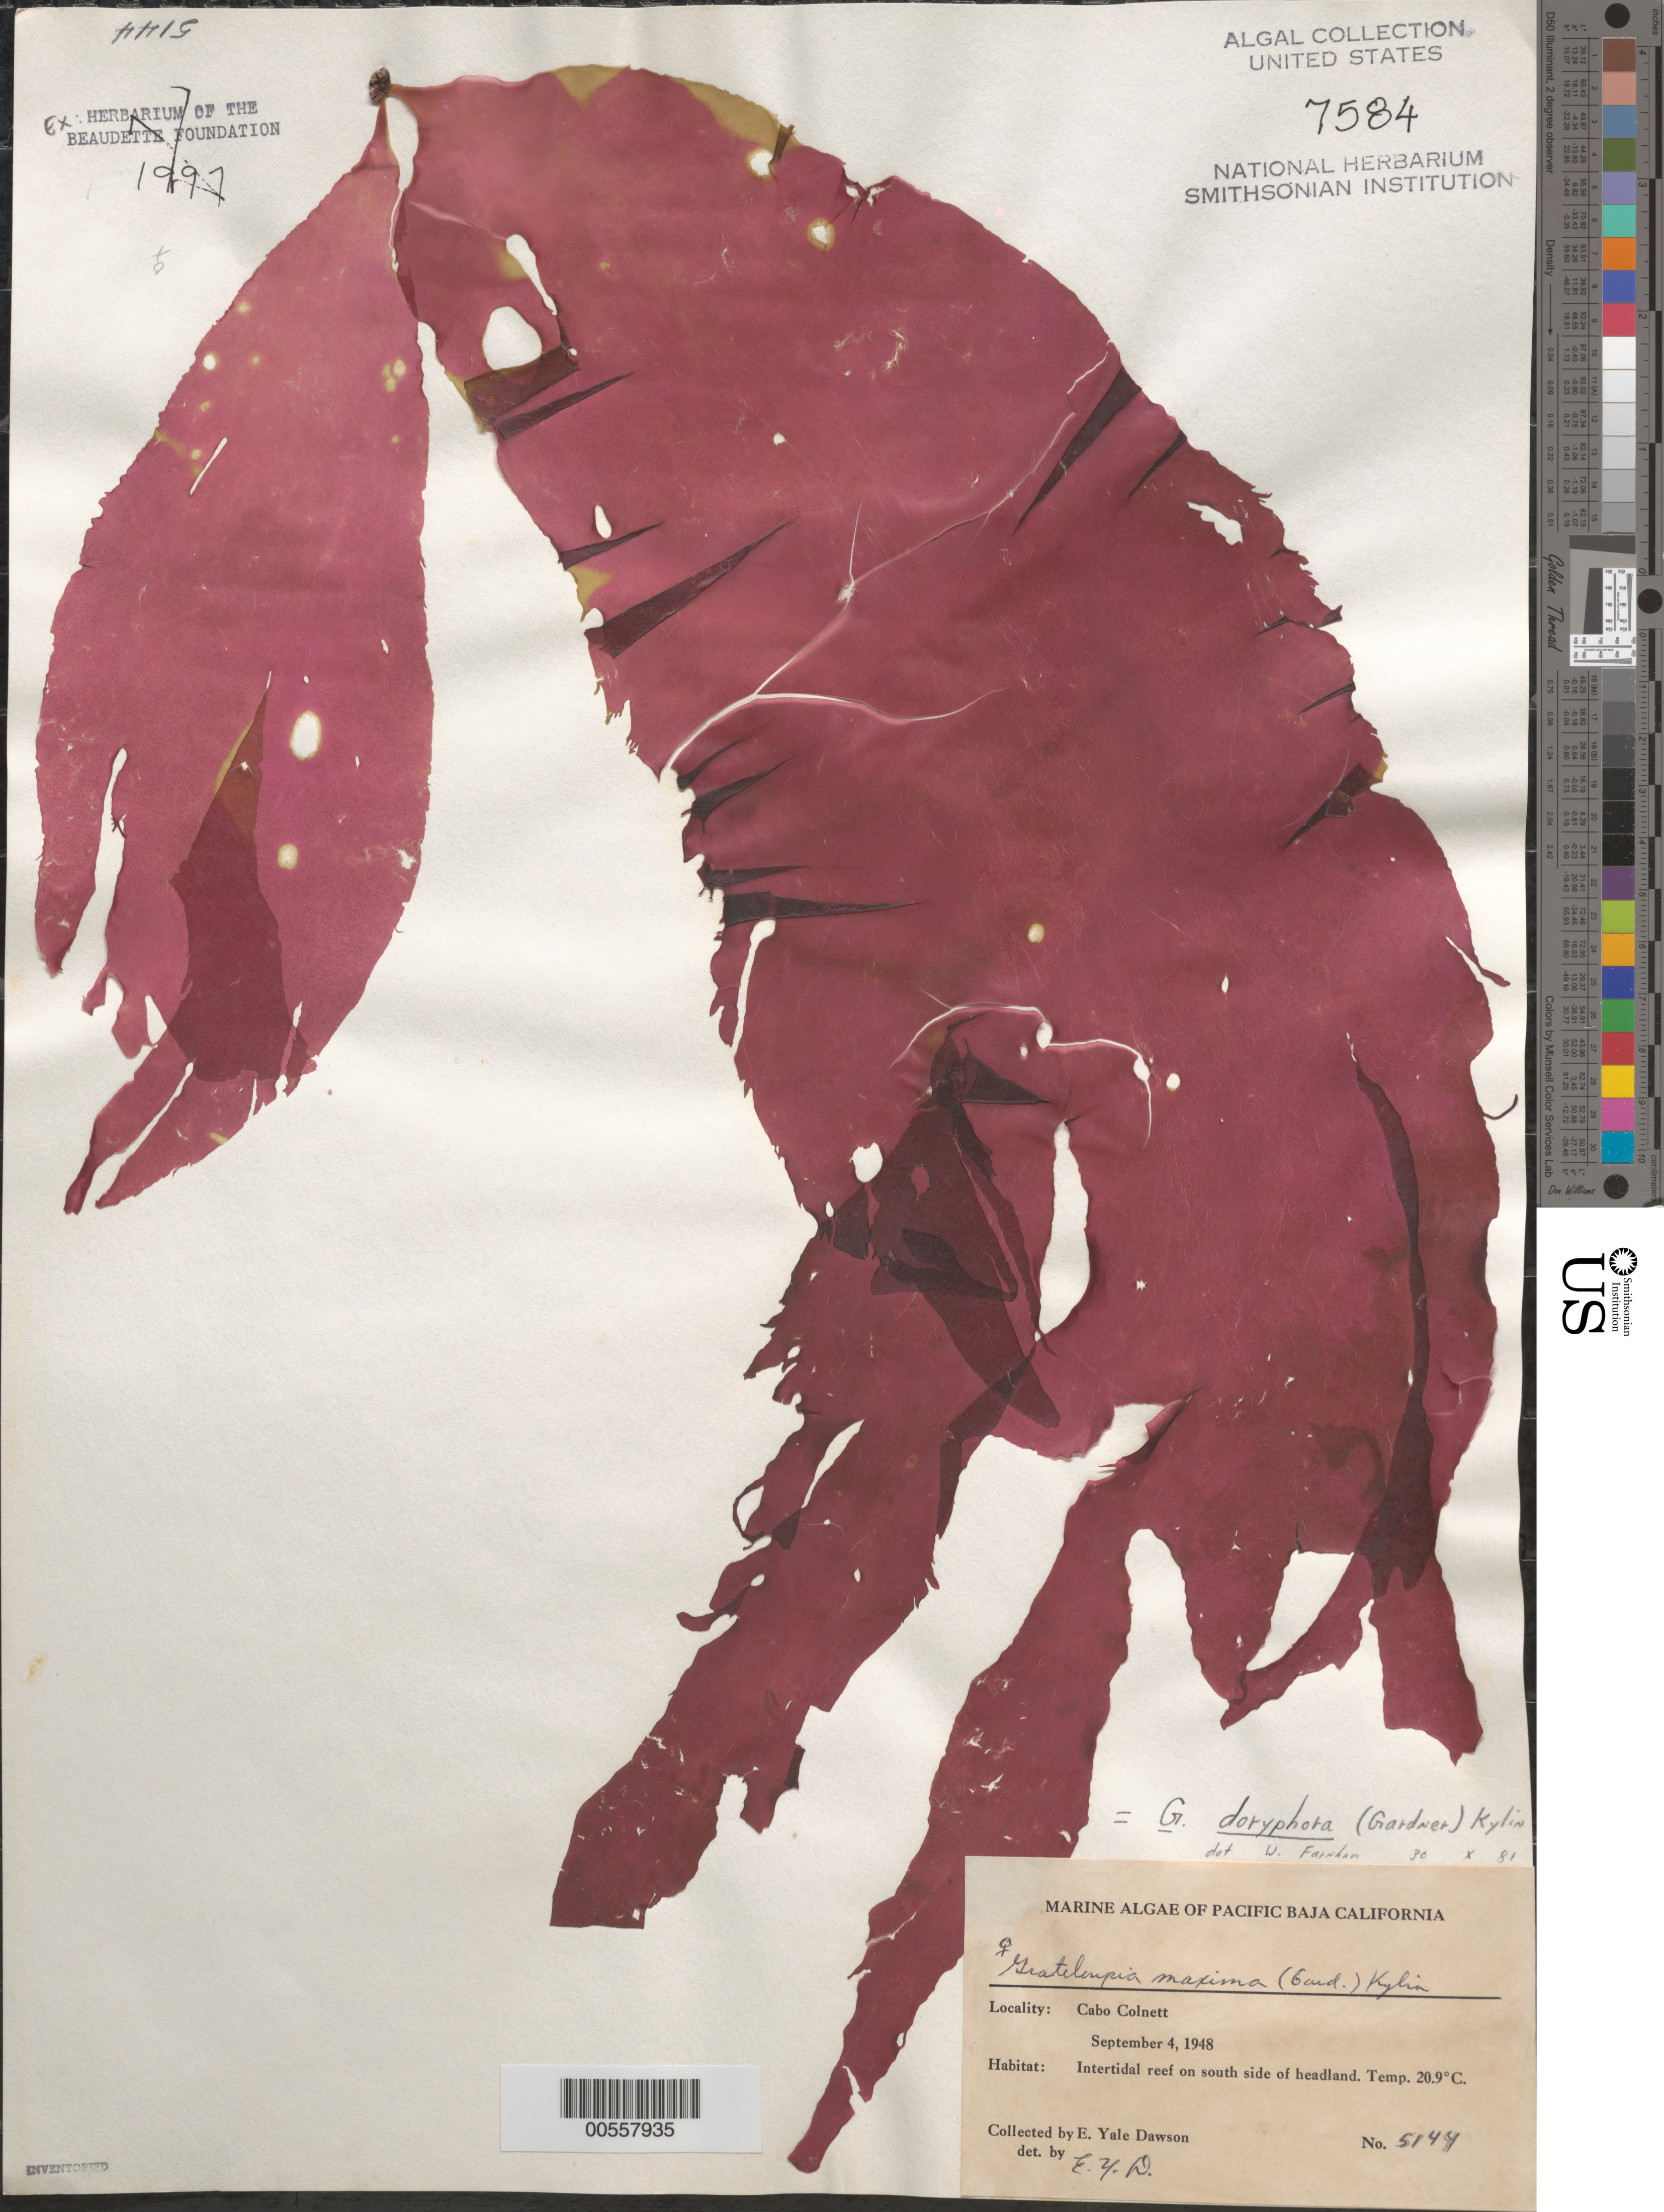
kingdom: Plantae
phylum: Rhodophyta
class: Florideophyceae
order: Halymeniales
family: Halymeniaceae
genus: Grateloupia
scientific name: Grateloupia doryphora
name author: (Mont.) Howe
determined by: Farnham, W. F.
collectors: E. Y. Dawson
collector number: EYD 5144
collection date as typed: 04 Sep 1948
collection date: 1948-09-04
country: Mexico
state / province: Baja California Norte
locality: Cabo Colnett headland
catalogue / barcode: US 7584